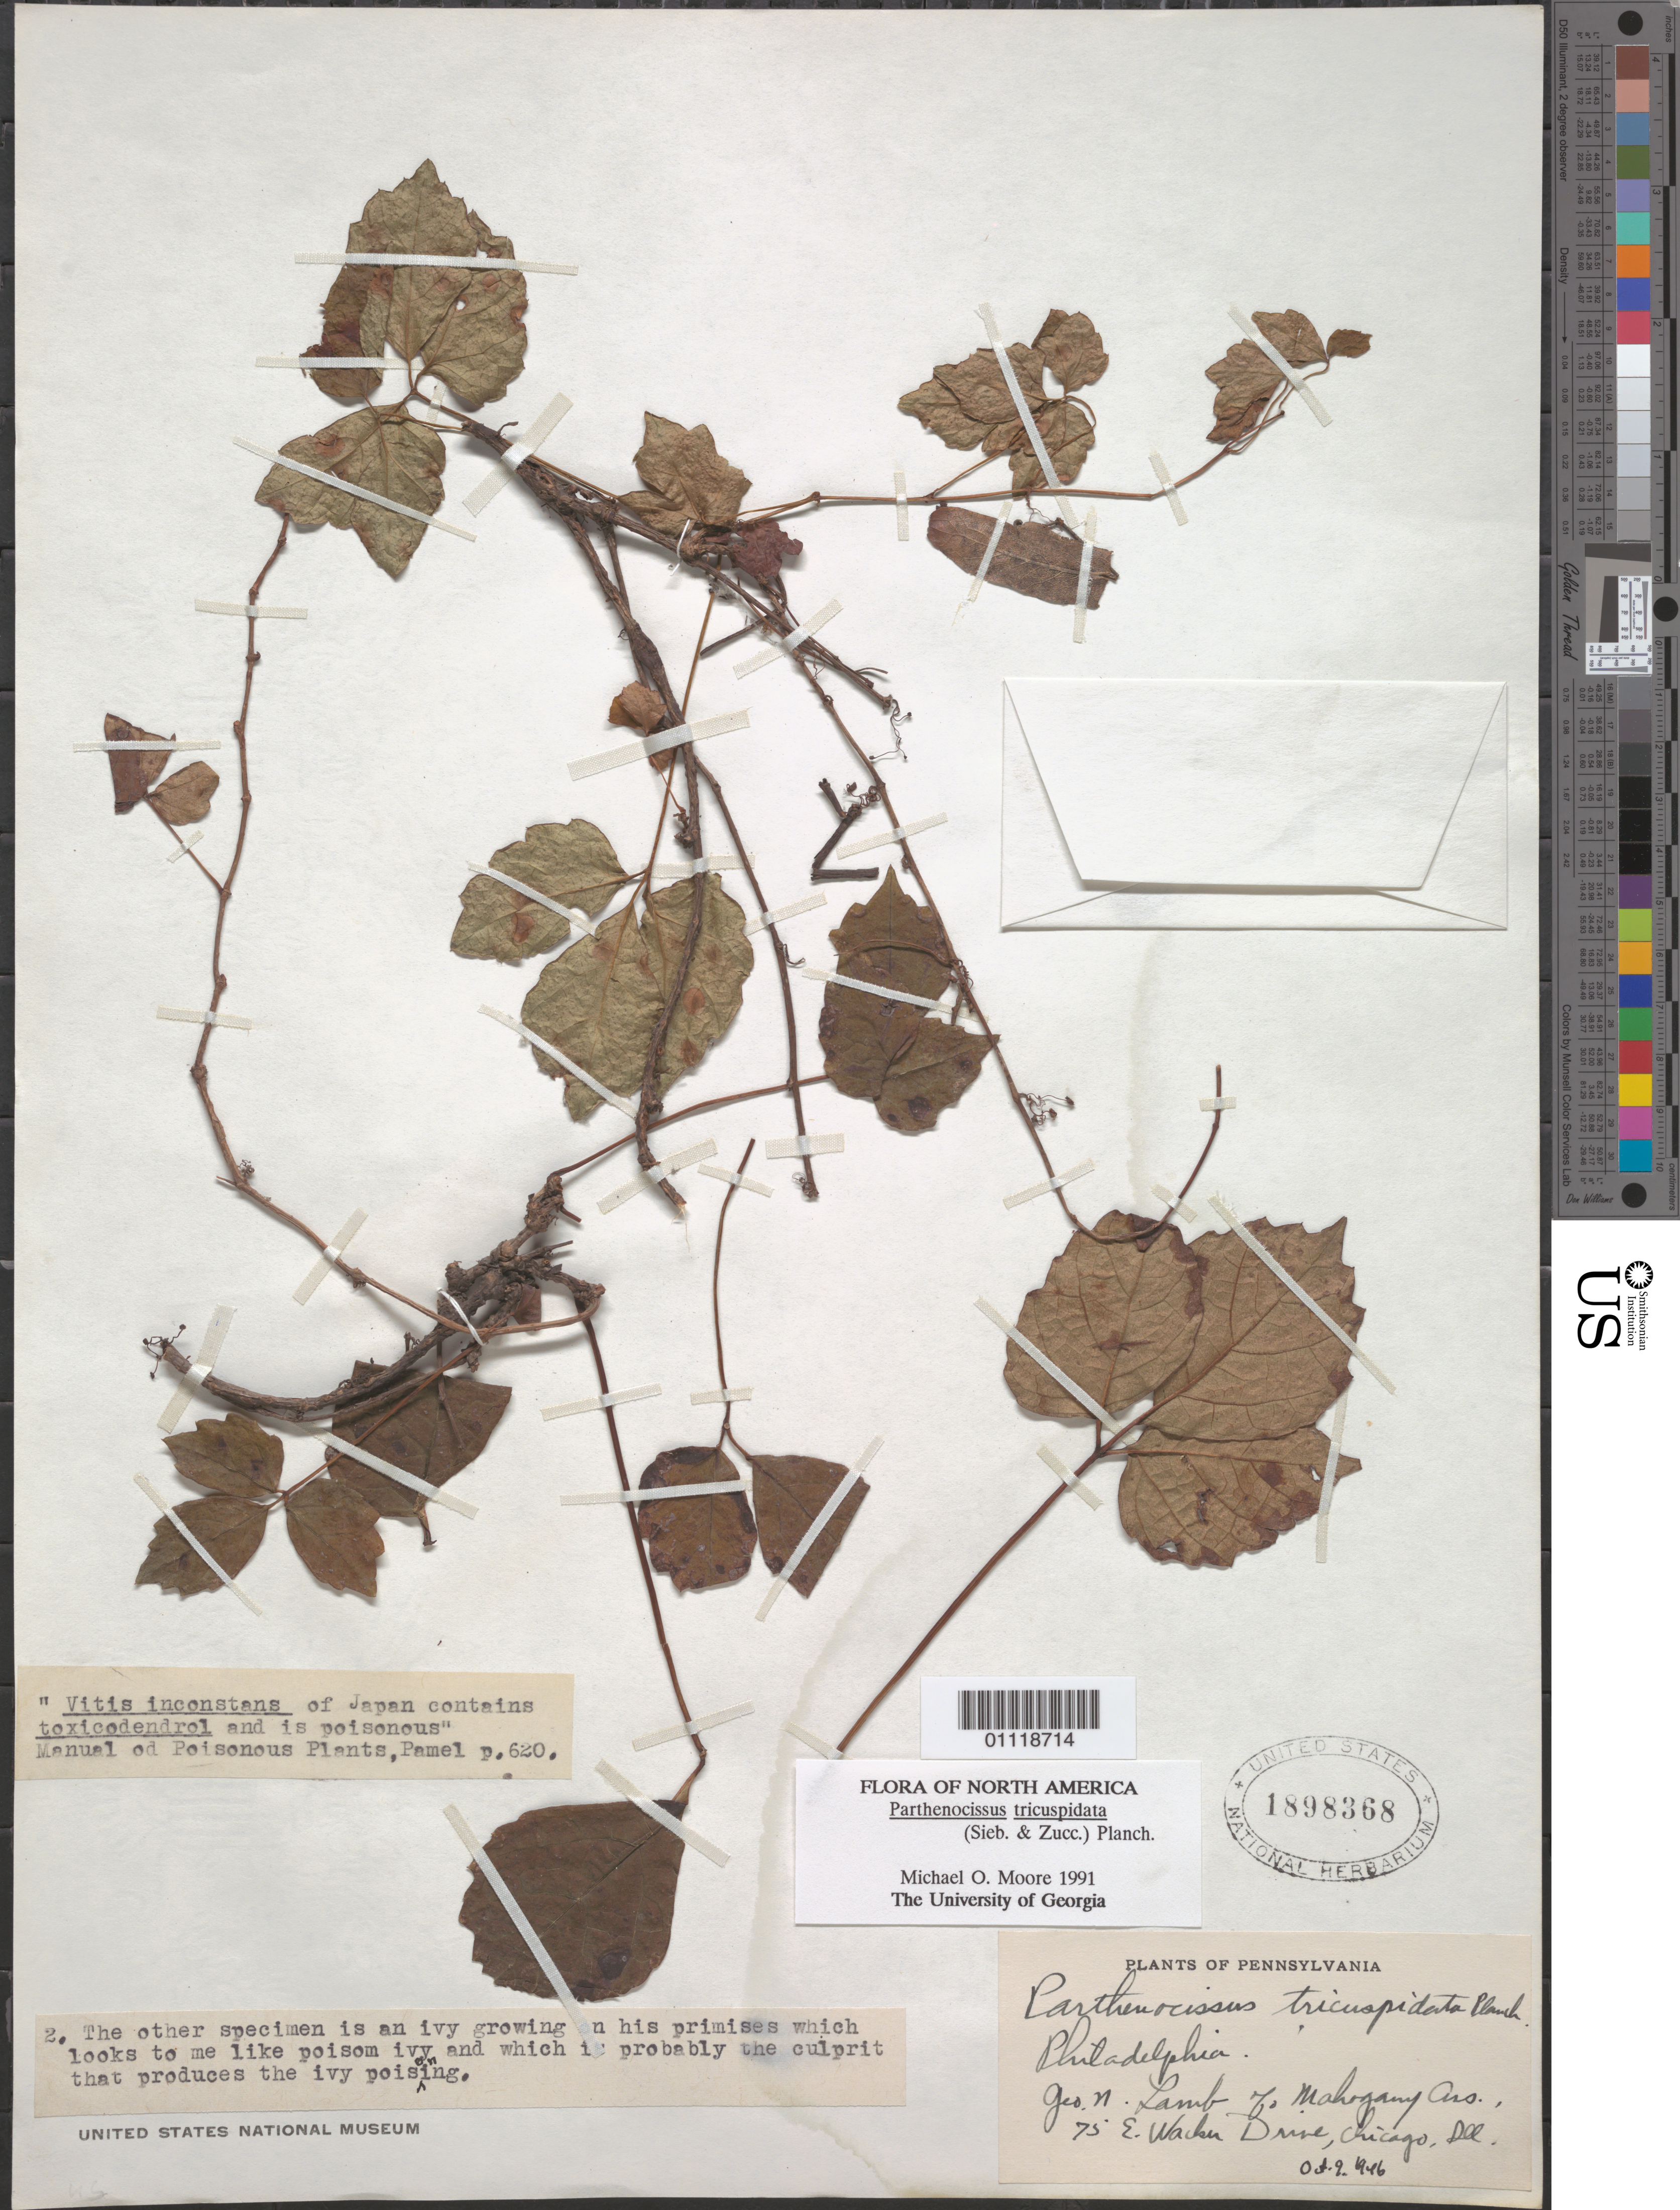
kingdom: Plantae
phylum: Tracheophyta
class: Magnoliopsida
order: Vitales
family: Vitaceae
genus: Parthenocissus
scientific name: Parthenocissus tricuspidata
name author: (Siebold & Zucc.) Planch.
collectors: G. N. Lamb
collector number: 75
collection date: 1946-10-09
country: United States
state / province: Pennsylvania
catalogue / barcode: US 1898368